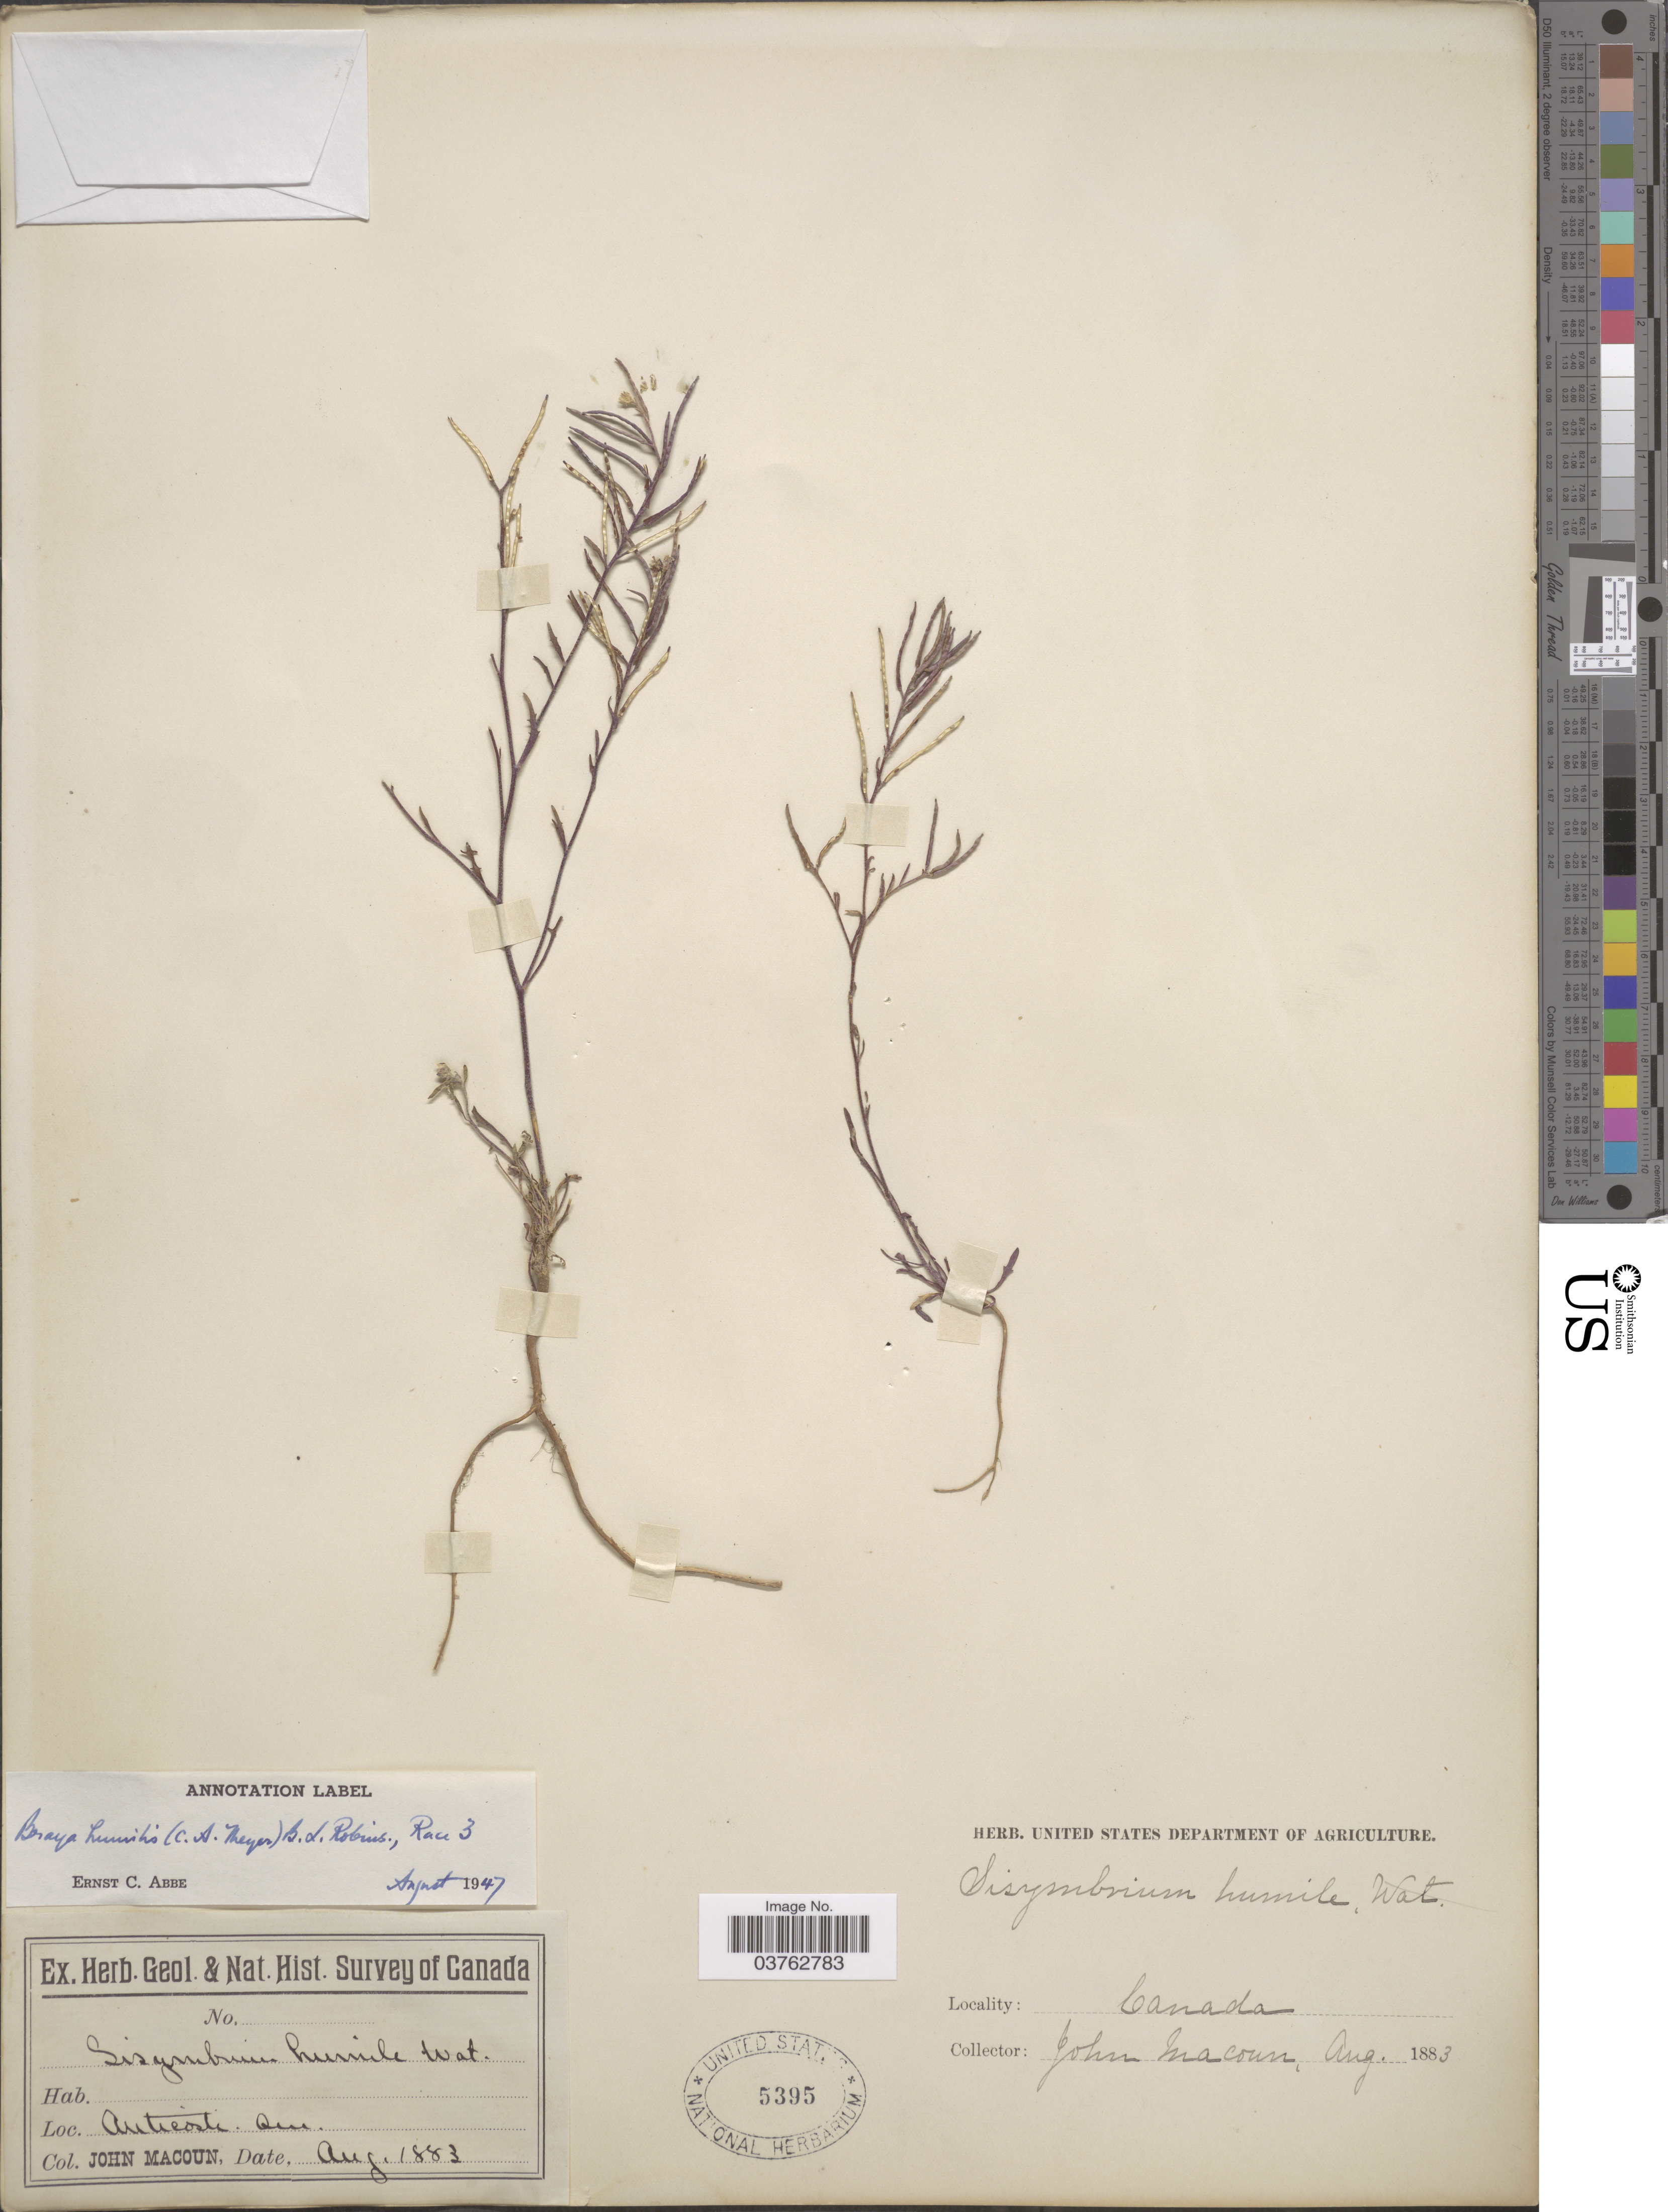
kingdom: Plantae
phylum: Tracheophyta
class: Magnoliopsida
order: Brassicales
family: Brassicaceae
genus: Braya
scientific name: Braya humilis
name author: (C.A. Mey.) B.L. Rob.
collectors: J. Macoun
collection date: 1883-08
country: Canada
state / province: Quebec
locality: Anticosti.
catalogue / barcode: US 5395